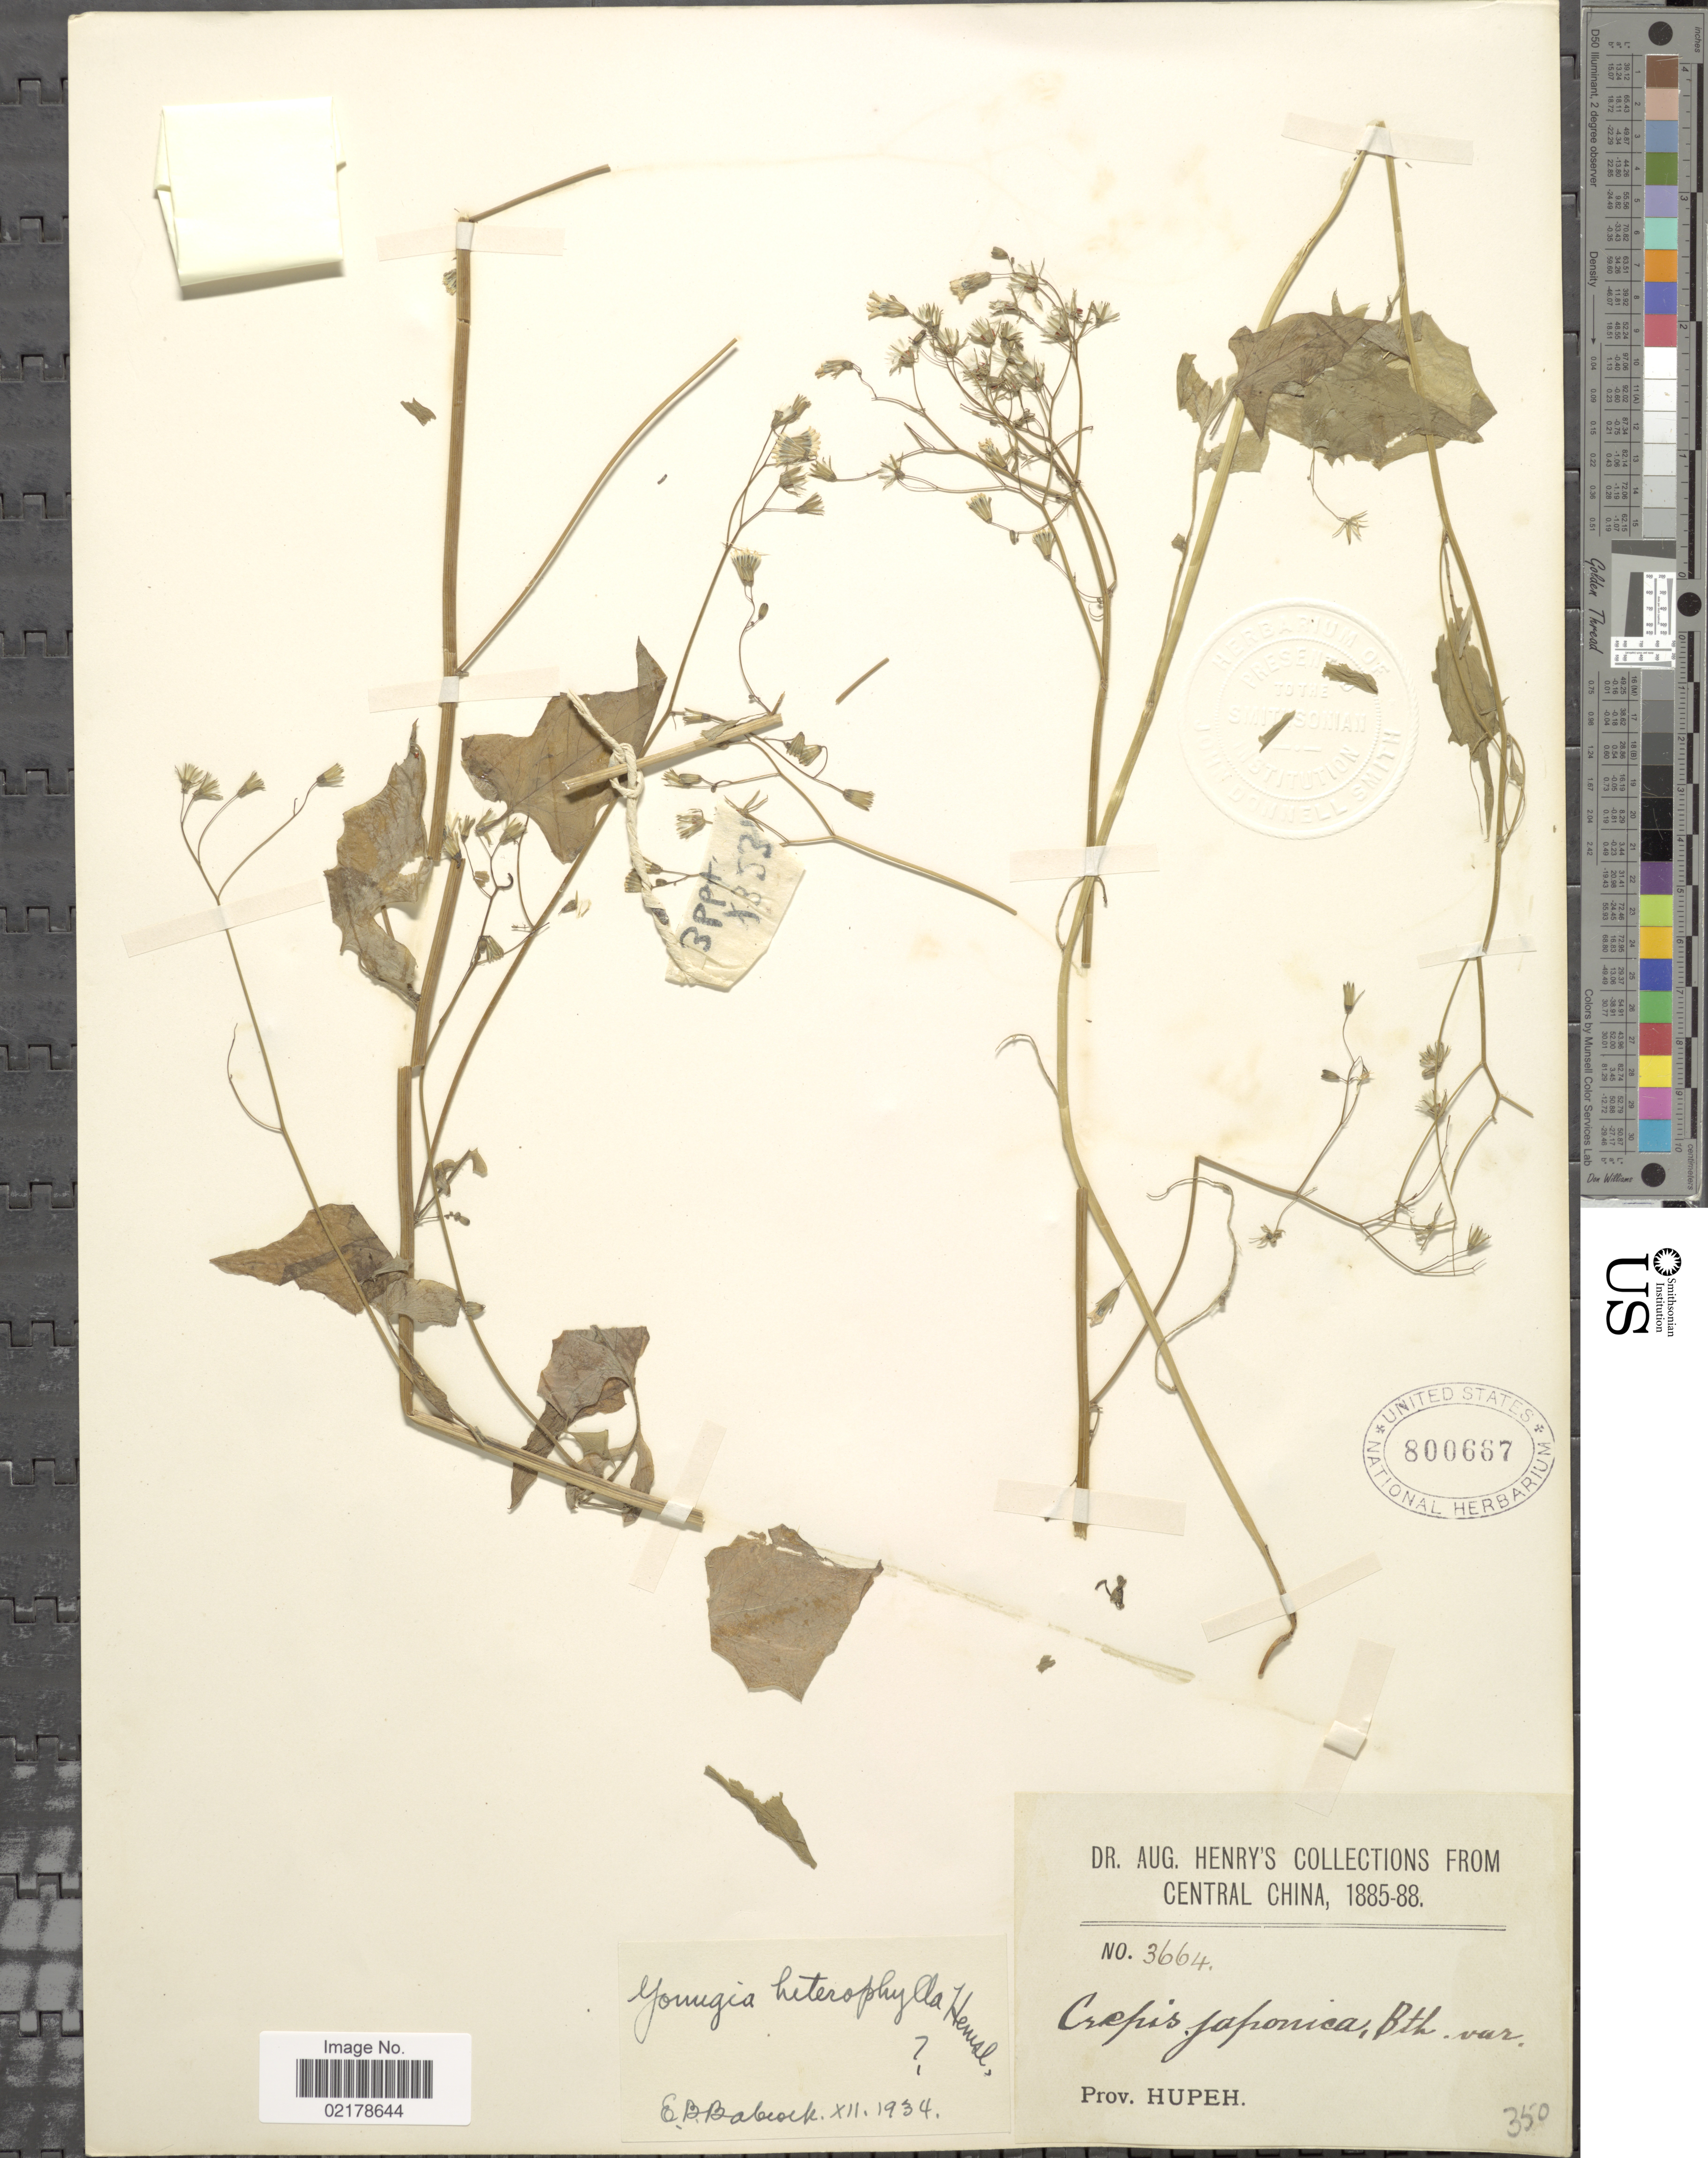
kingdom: Plantae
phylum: Tracheophyta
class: Magnoliopsida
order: Asterales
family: Asteraceae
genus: Youngia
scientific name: Youngia heterophylla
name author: (Hemsl.) Babc. & Stebbins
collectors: A. Henry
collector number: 3664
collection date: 1885/1888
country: China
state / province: Hubei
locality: Central China. Prov. Hupeh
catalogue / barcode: US 800667